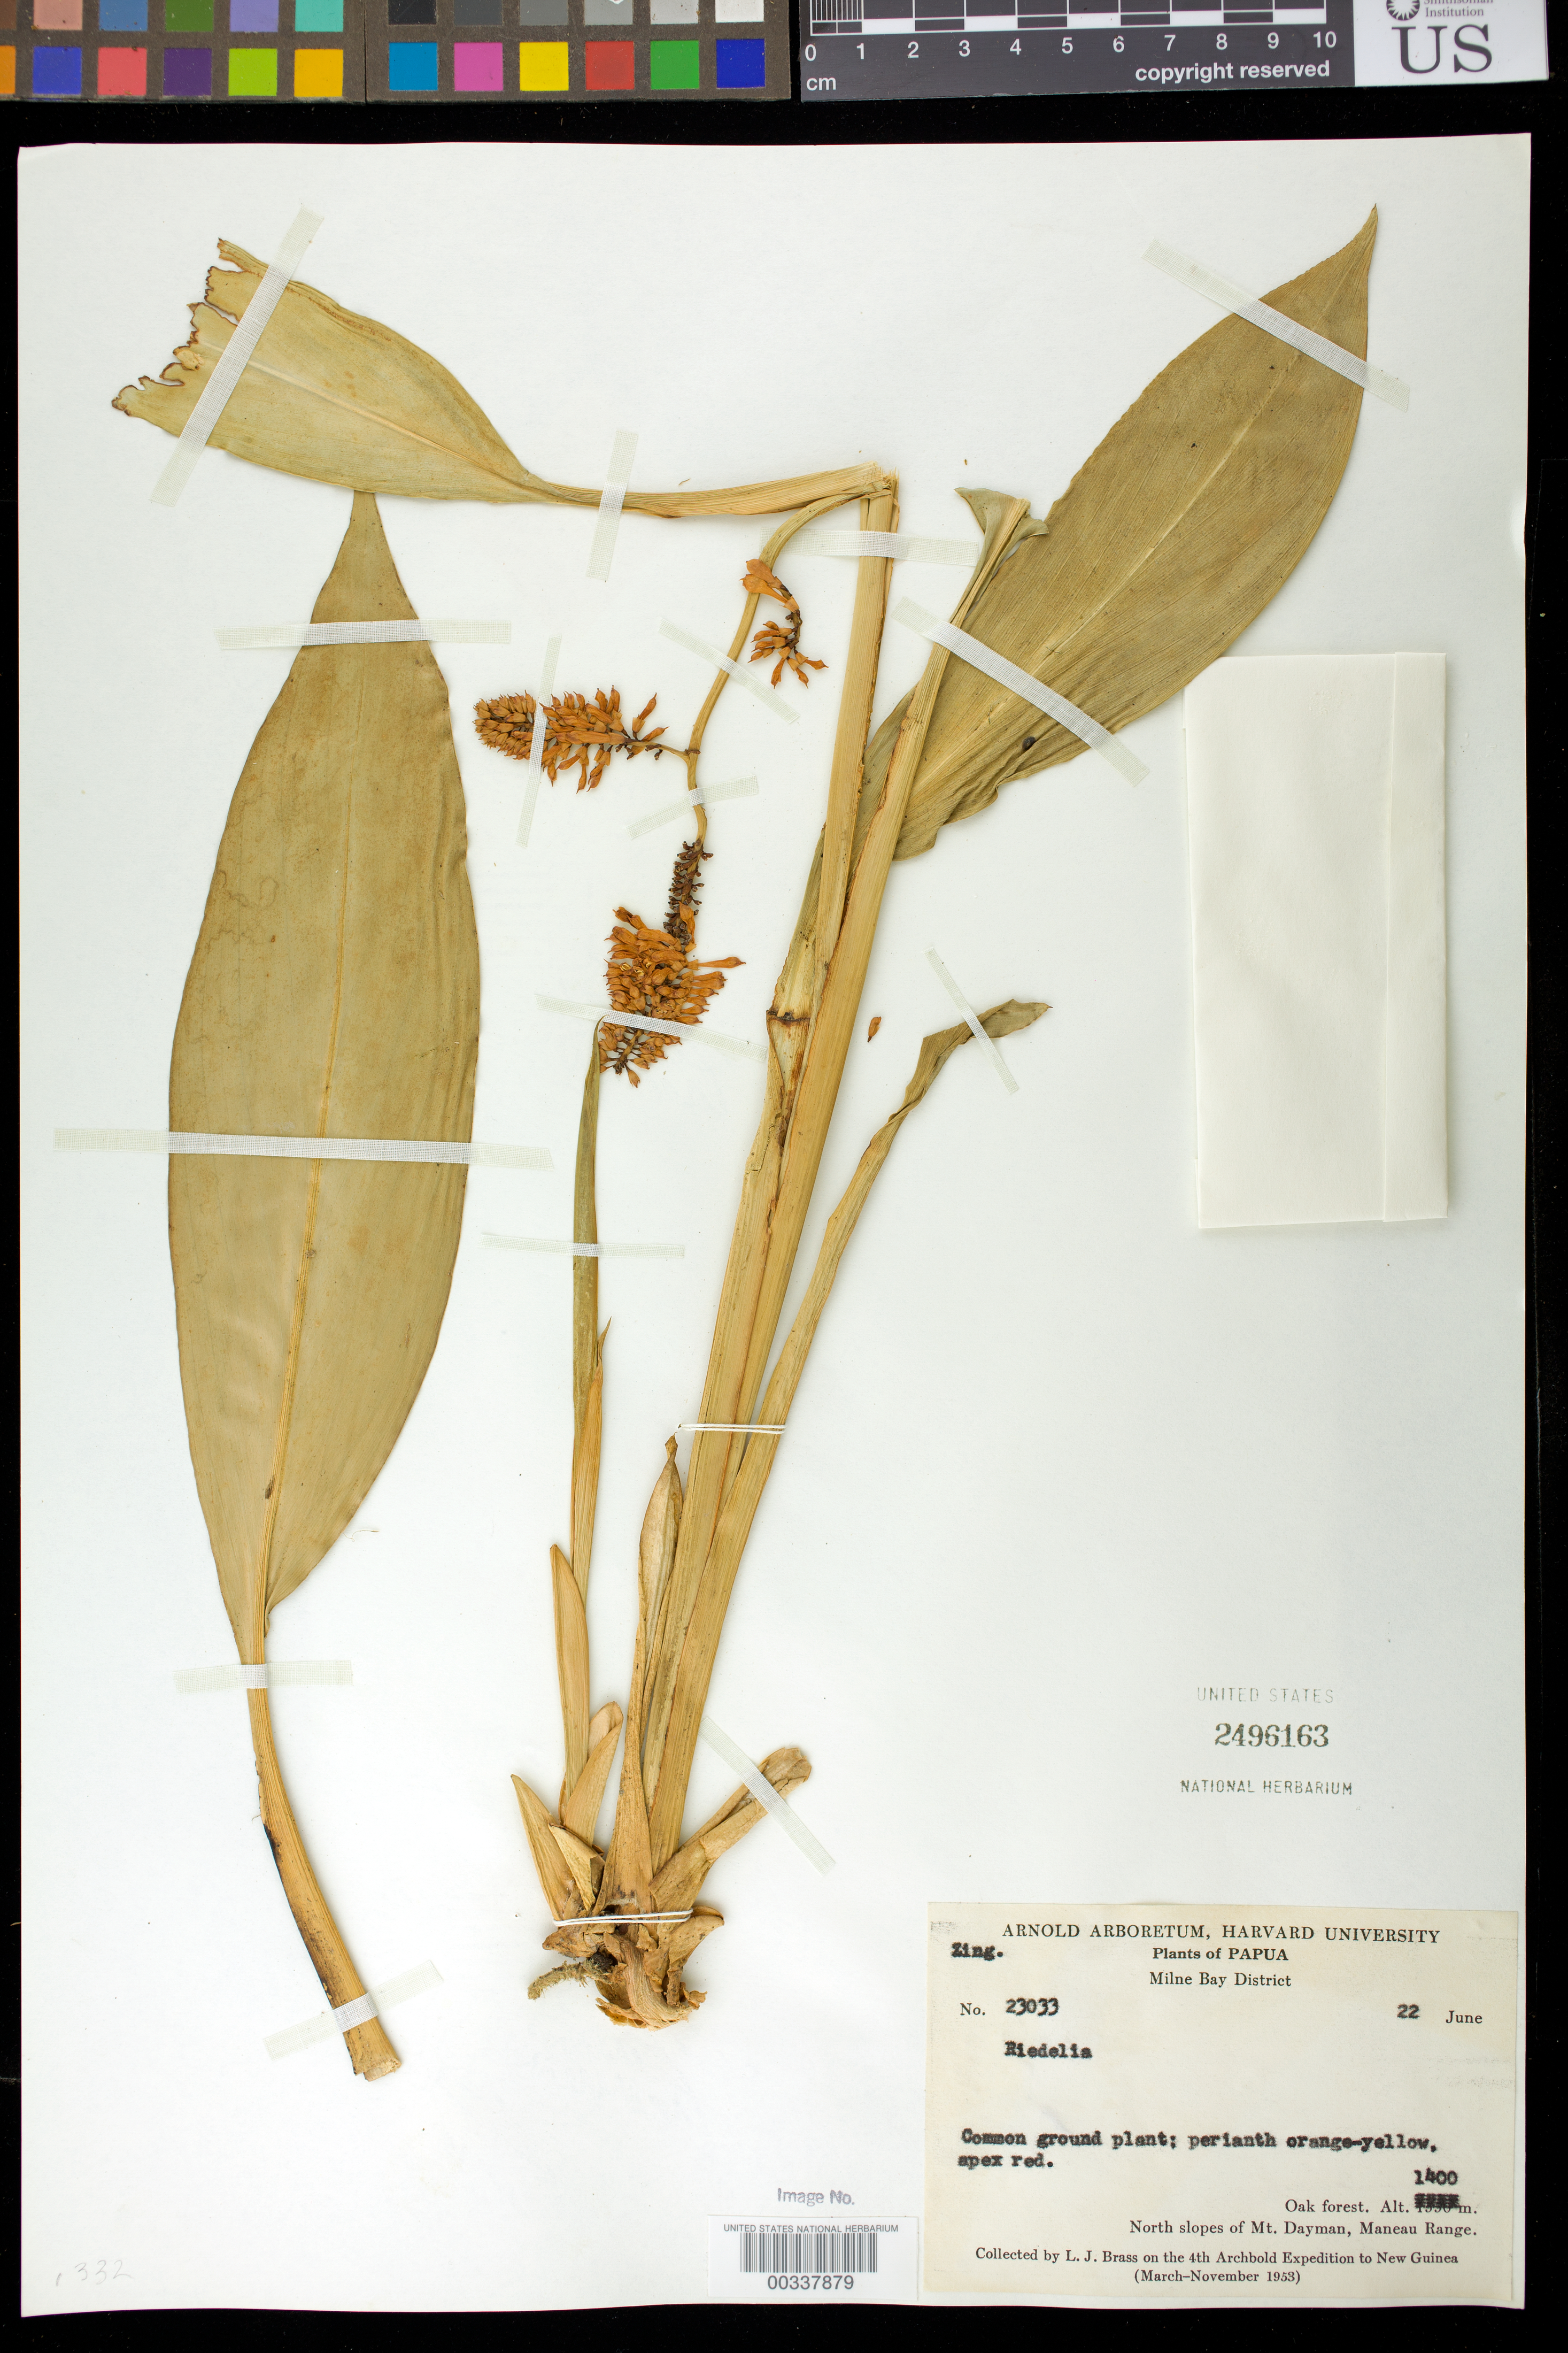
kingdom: Plantae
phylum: Tracheophyta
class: Liliopsida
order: Zingiberales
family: Zingiberaceae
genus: Riedelia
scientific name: Riedelia sp.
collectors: L. J. Brass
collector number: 23033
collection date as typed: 22 Jun 1953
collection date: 1953-06-22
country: Papua New Guinea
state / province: Milne Bay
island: New Guinea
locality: Milne bay dist, n slopes of mt dayman, maneau range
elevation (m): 1400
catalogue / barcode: US 2496163